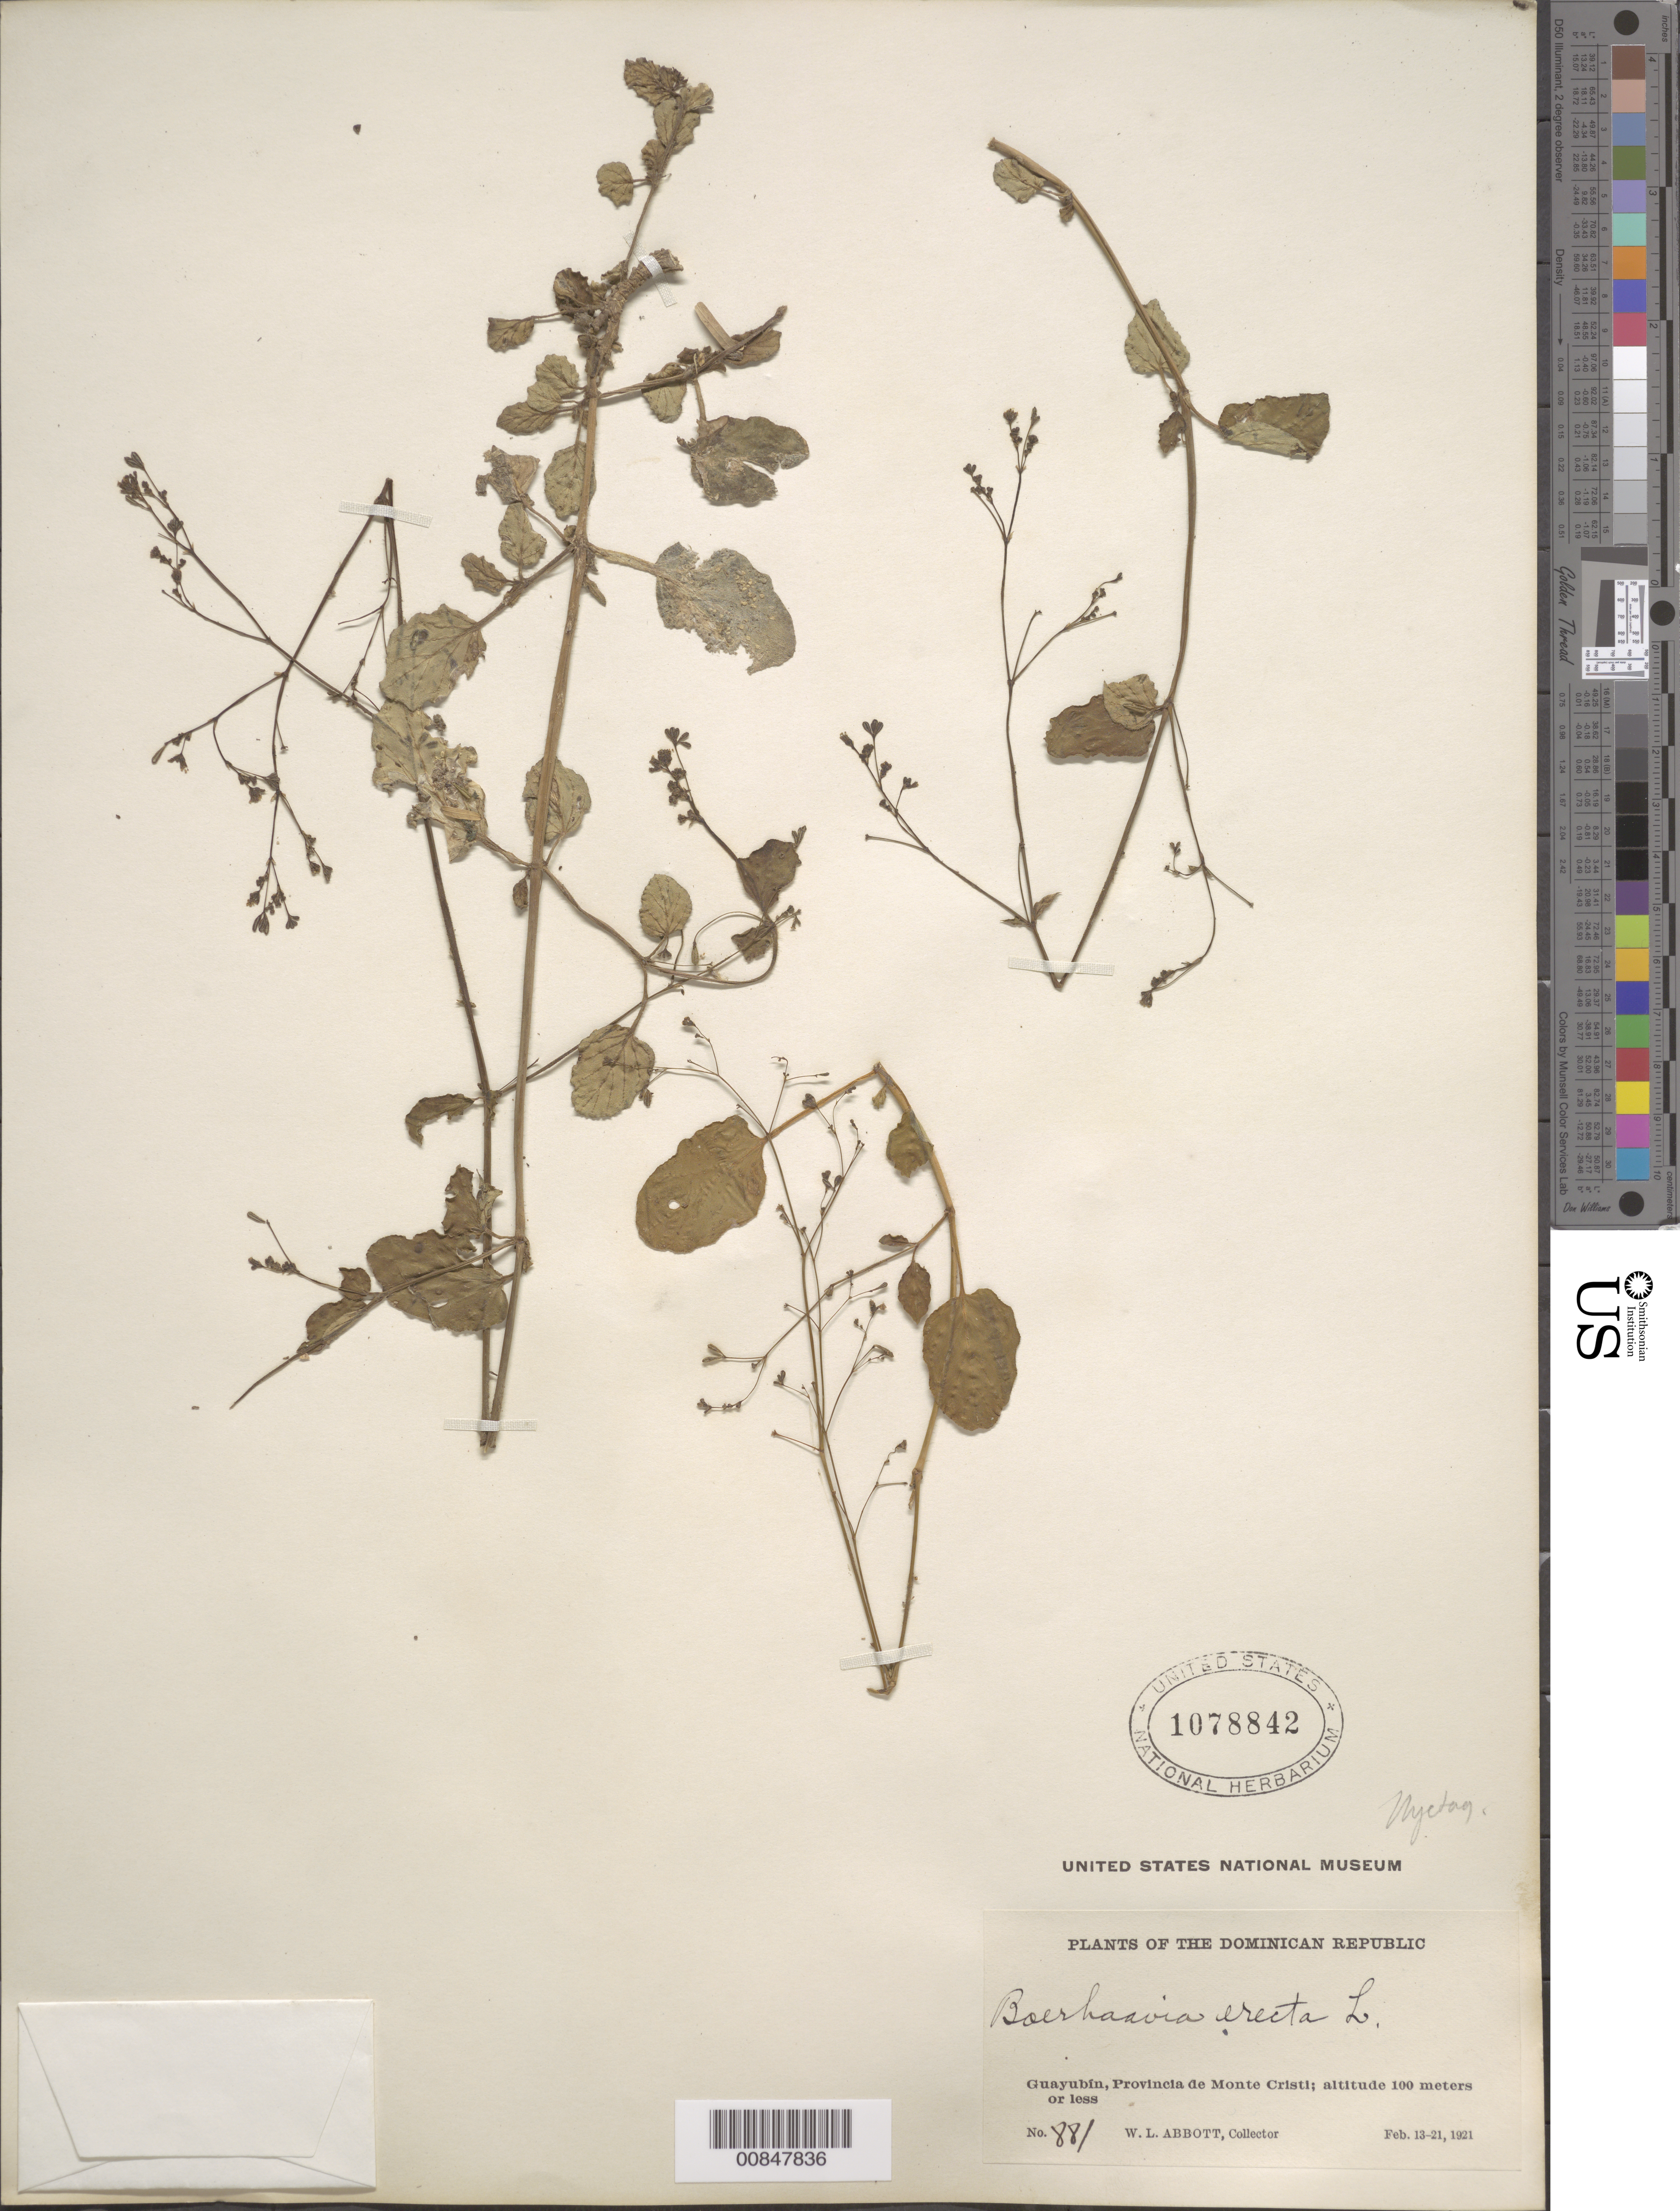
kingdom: Plantae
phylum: Tracheophyta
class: Magnoliopsida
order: Caryophyllales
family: Nyctaginaceae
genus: Boerhavia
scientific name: Boerhavia erecta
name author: L.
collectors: W. L. Abbott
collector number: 881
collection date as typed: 13 Feb 1921 to 21 Feb 1921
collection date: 1921-02-13/1921-02-21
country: Dominican Republic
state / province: Monte Cristi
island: Hispaniola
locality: Guayubín.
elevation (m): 100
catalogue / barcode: US 1078842